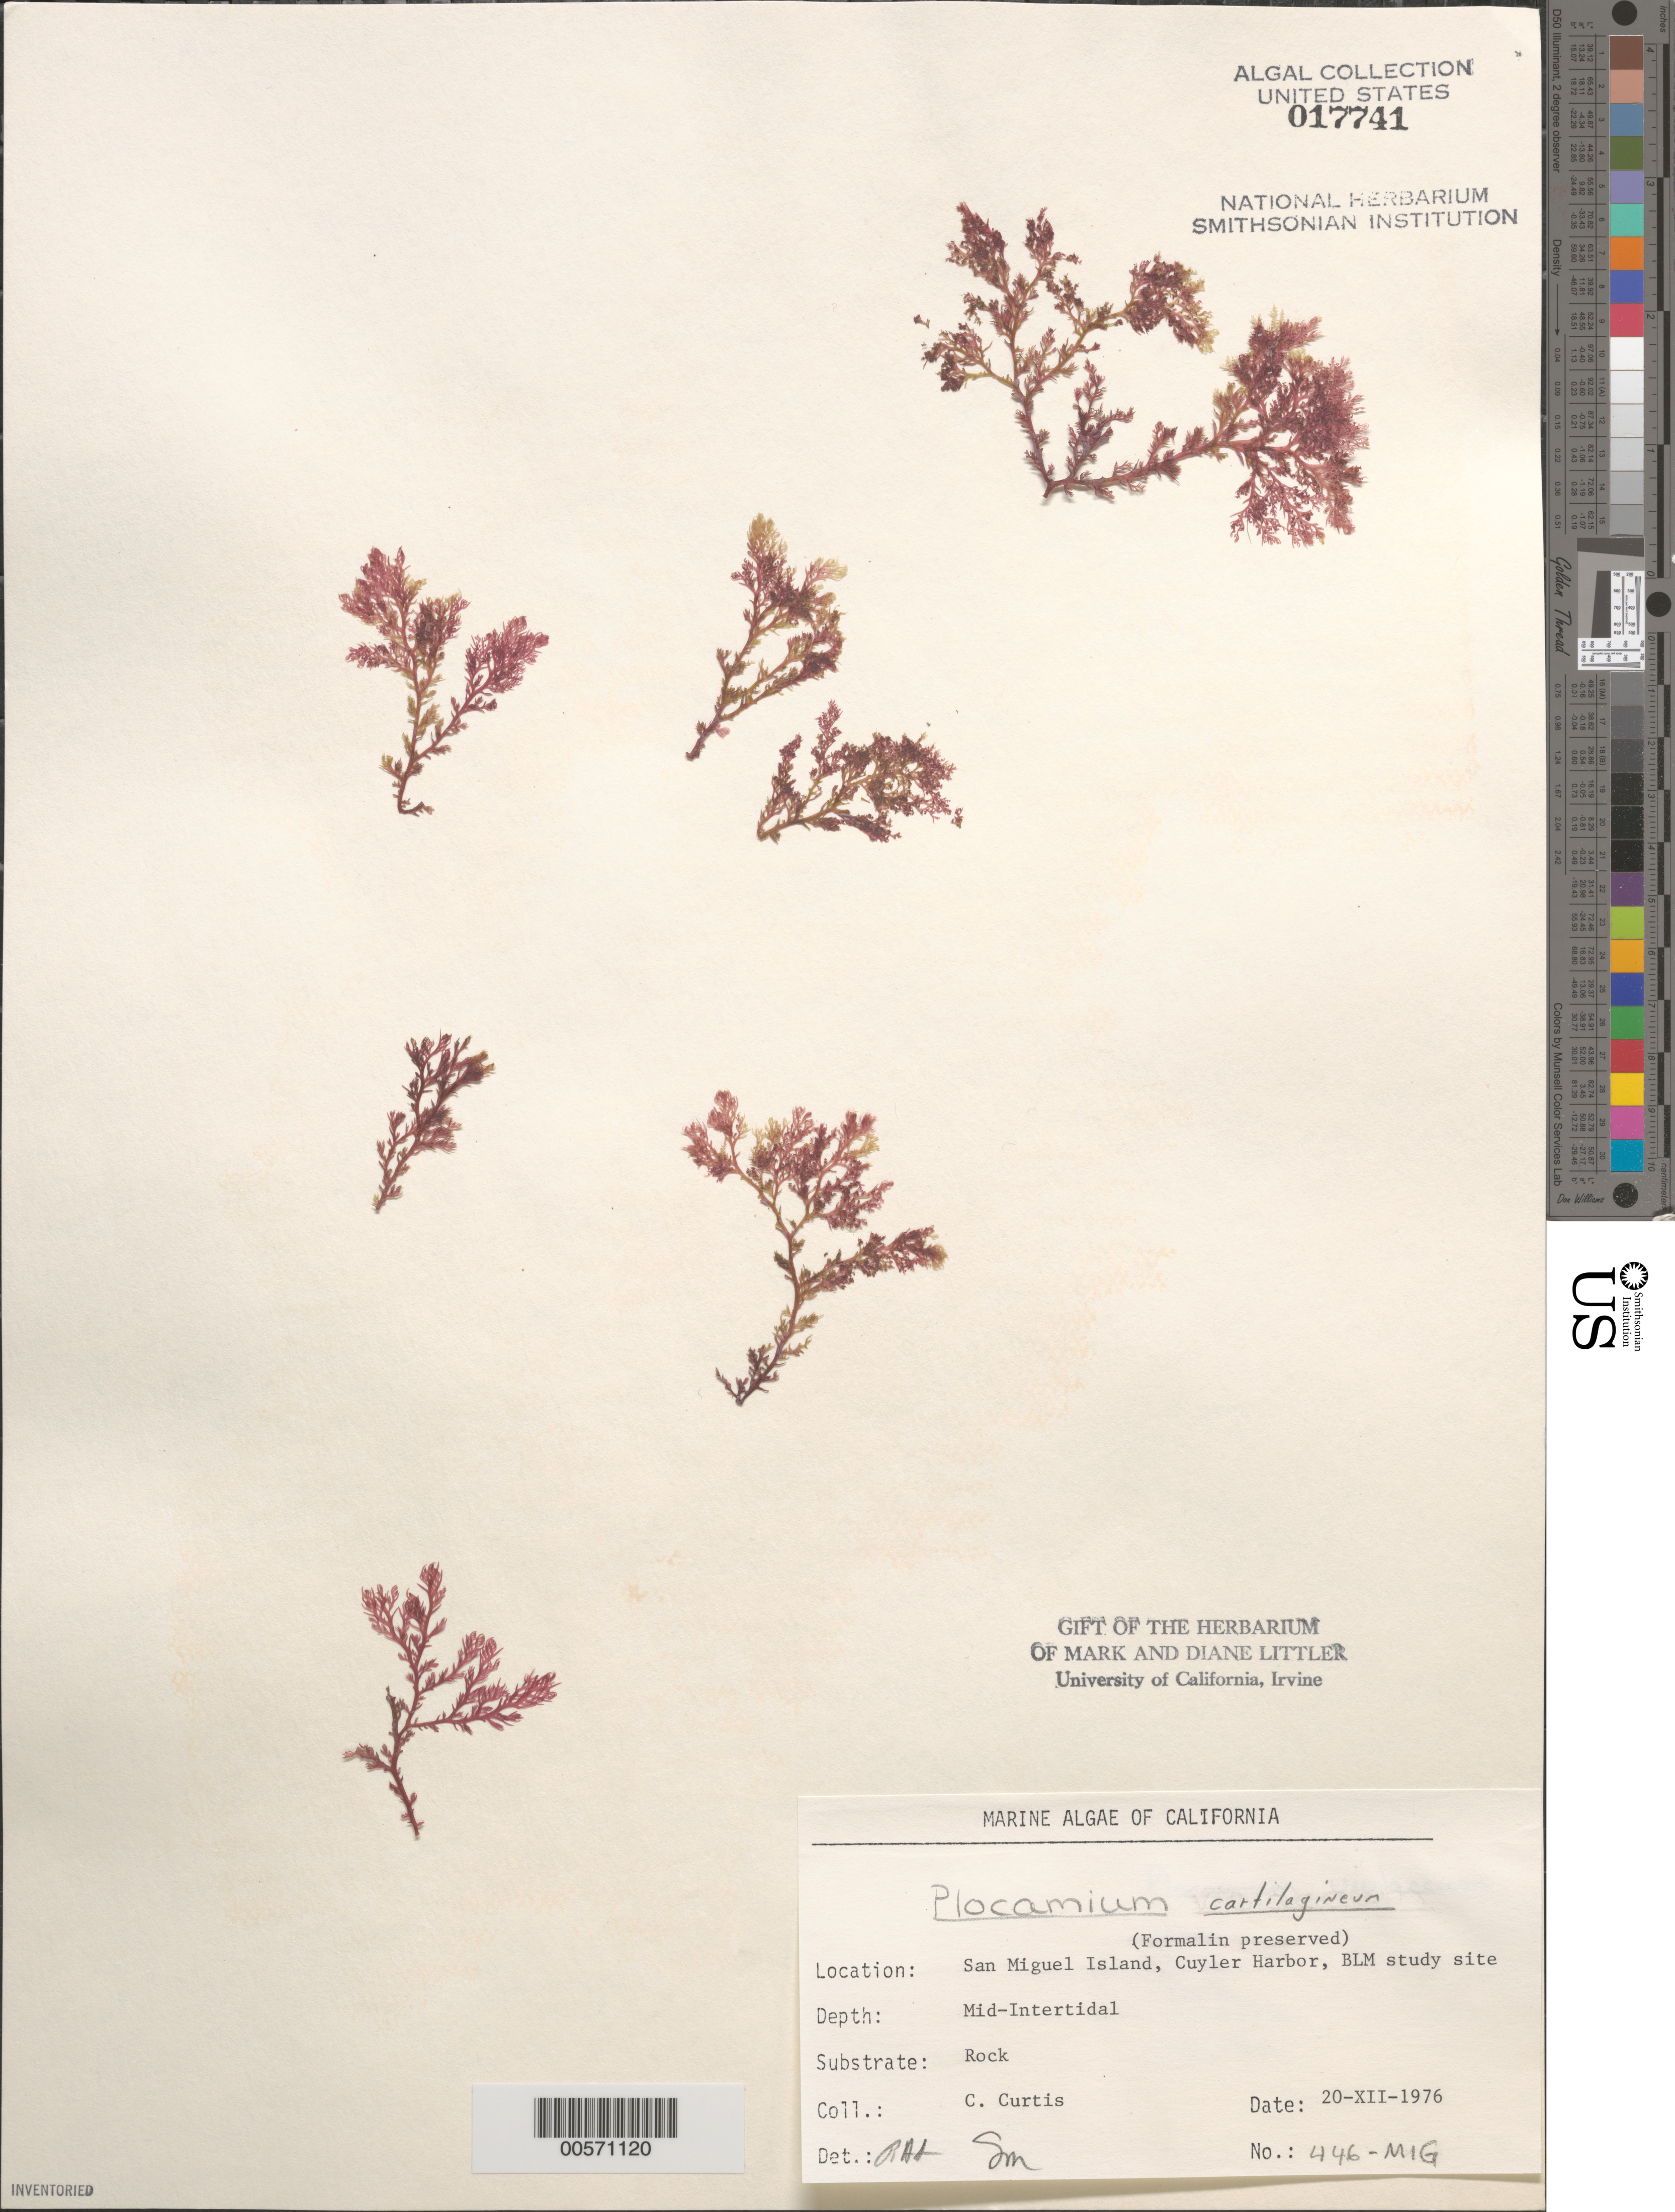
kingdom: Plantae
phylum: Rhodophyta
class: Florideophyceae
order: Plocamiales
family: Plocamiaceae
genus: Plocamium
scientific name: Plocamium cartilagineum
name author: (L.) P.S. Dixon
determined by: Sims, Robert H.; Murray, S. N.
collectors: C. Curtis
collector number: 446-MIG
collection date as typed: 20 Dec 1976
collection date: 1976-12-20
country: United States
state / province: California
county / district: Santa Barbara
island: San Miguel Island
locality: Cuyler Harbor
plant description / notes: BLM-SOCALBIGHT Rocky Intertidal Survey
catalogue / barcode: US 17741